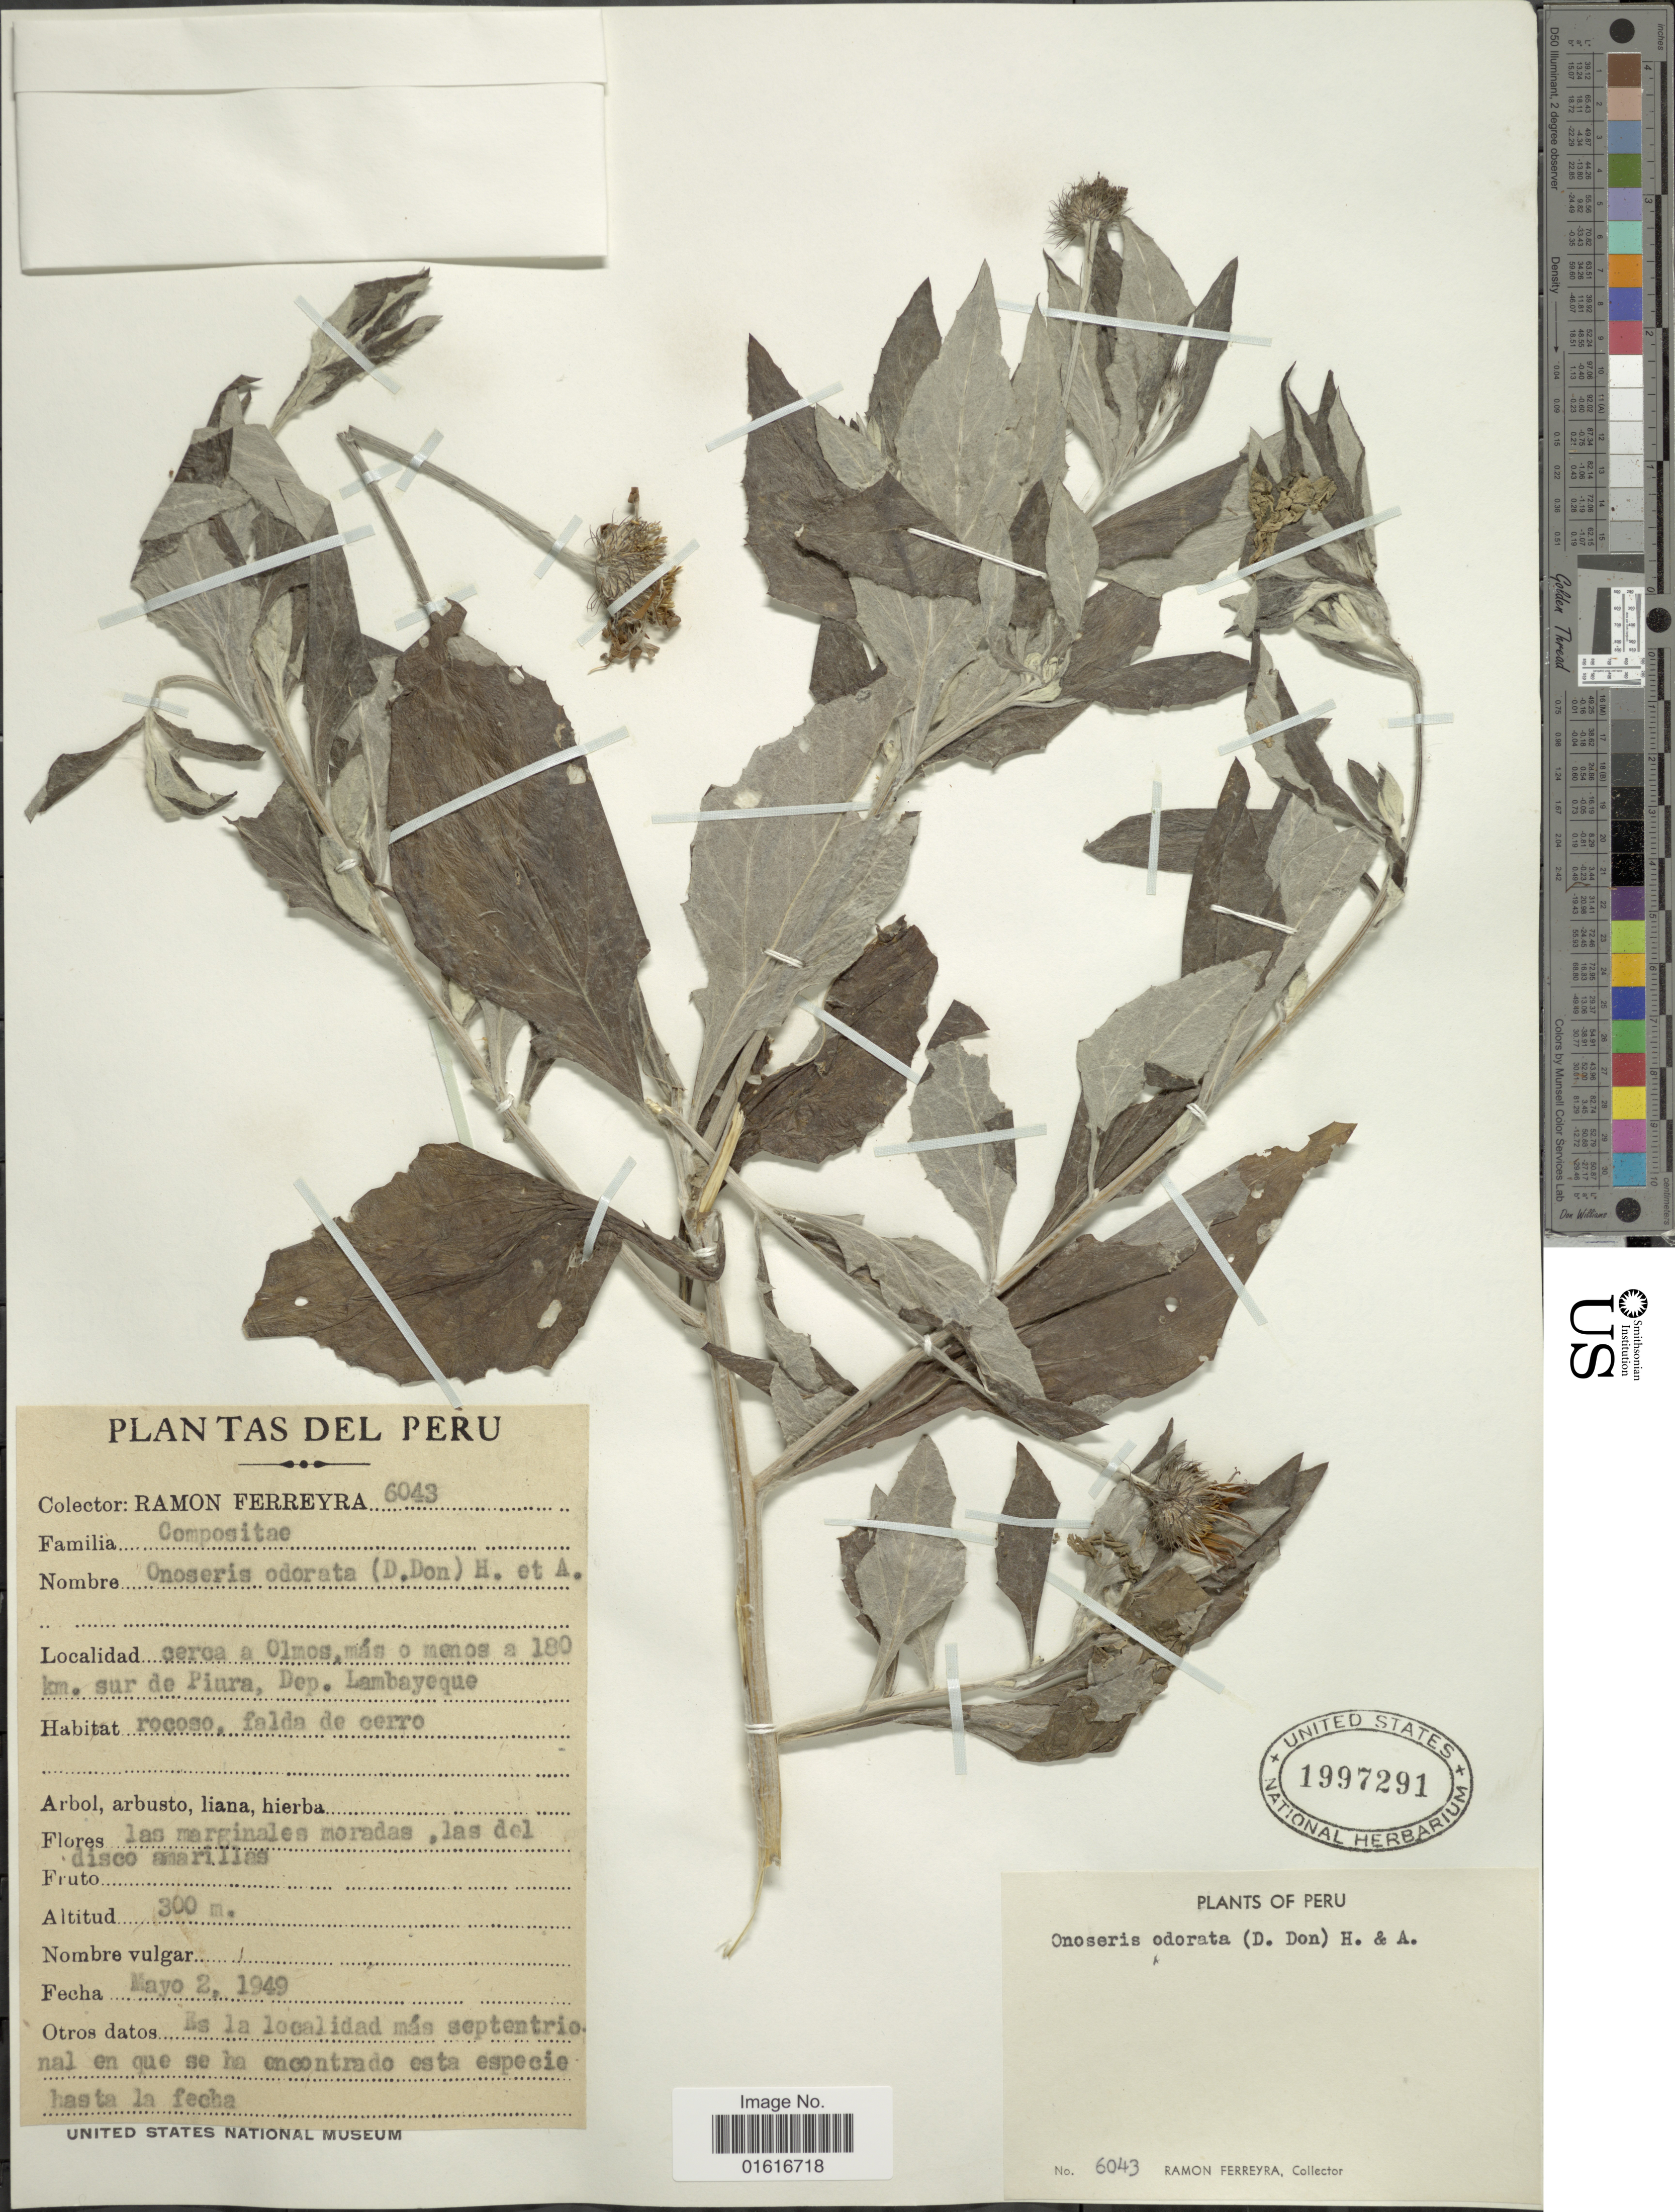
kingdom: Plantae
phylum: Tracheophyta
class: Magnoliopsida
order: Asterales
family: Asteraceae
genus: Onoseris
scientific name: Onoseris odorata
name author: (D. Don) Hook. & Arn.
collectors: R. A. Ferreyra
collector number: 6043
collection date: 1949-05-02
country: Peru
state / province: Lambayeque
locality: Cerca a Olmos, mas o menos a 180 km. sur de Piura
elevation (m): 300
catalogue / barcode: US 1997291